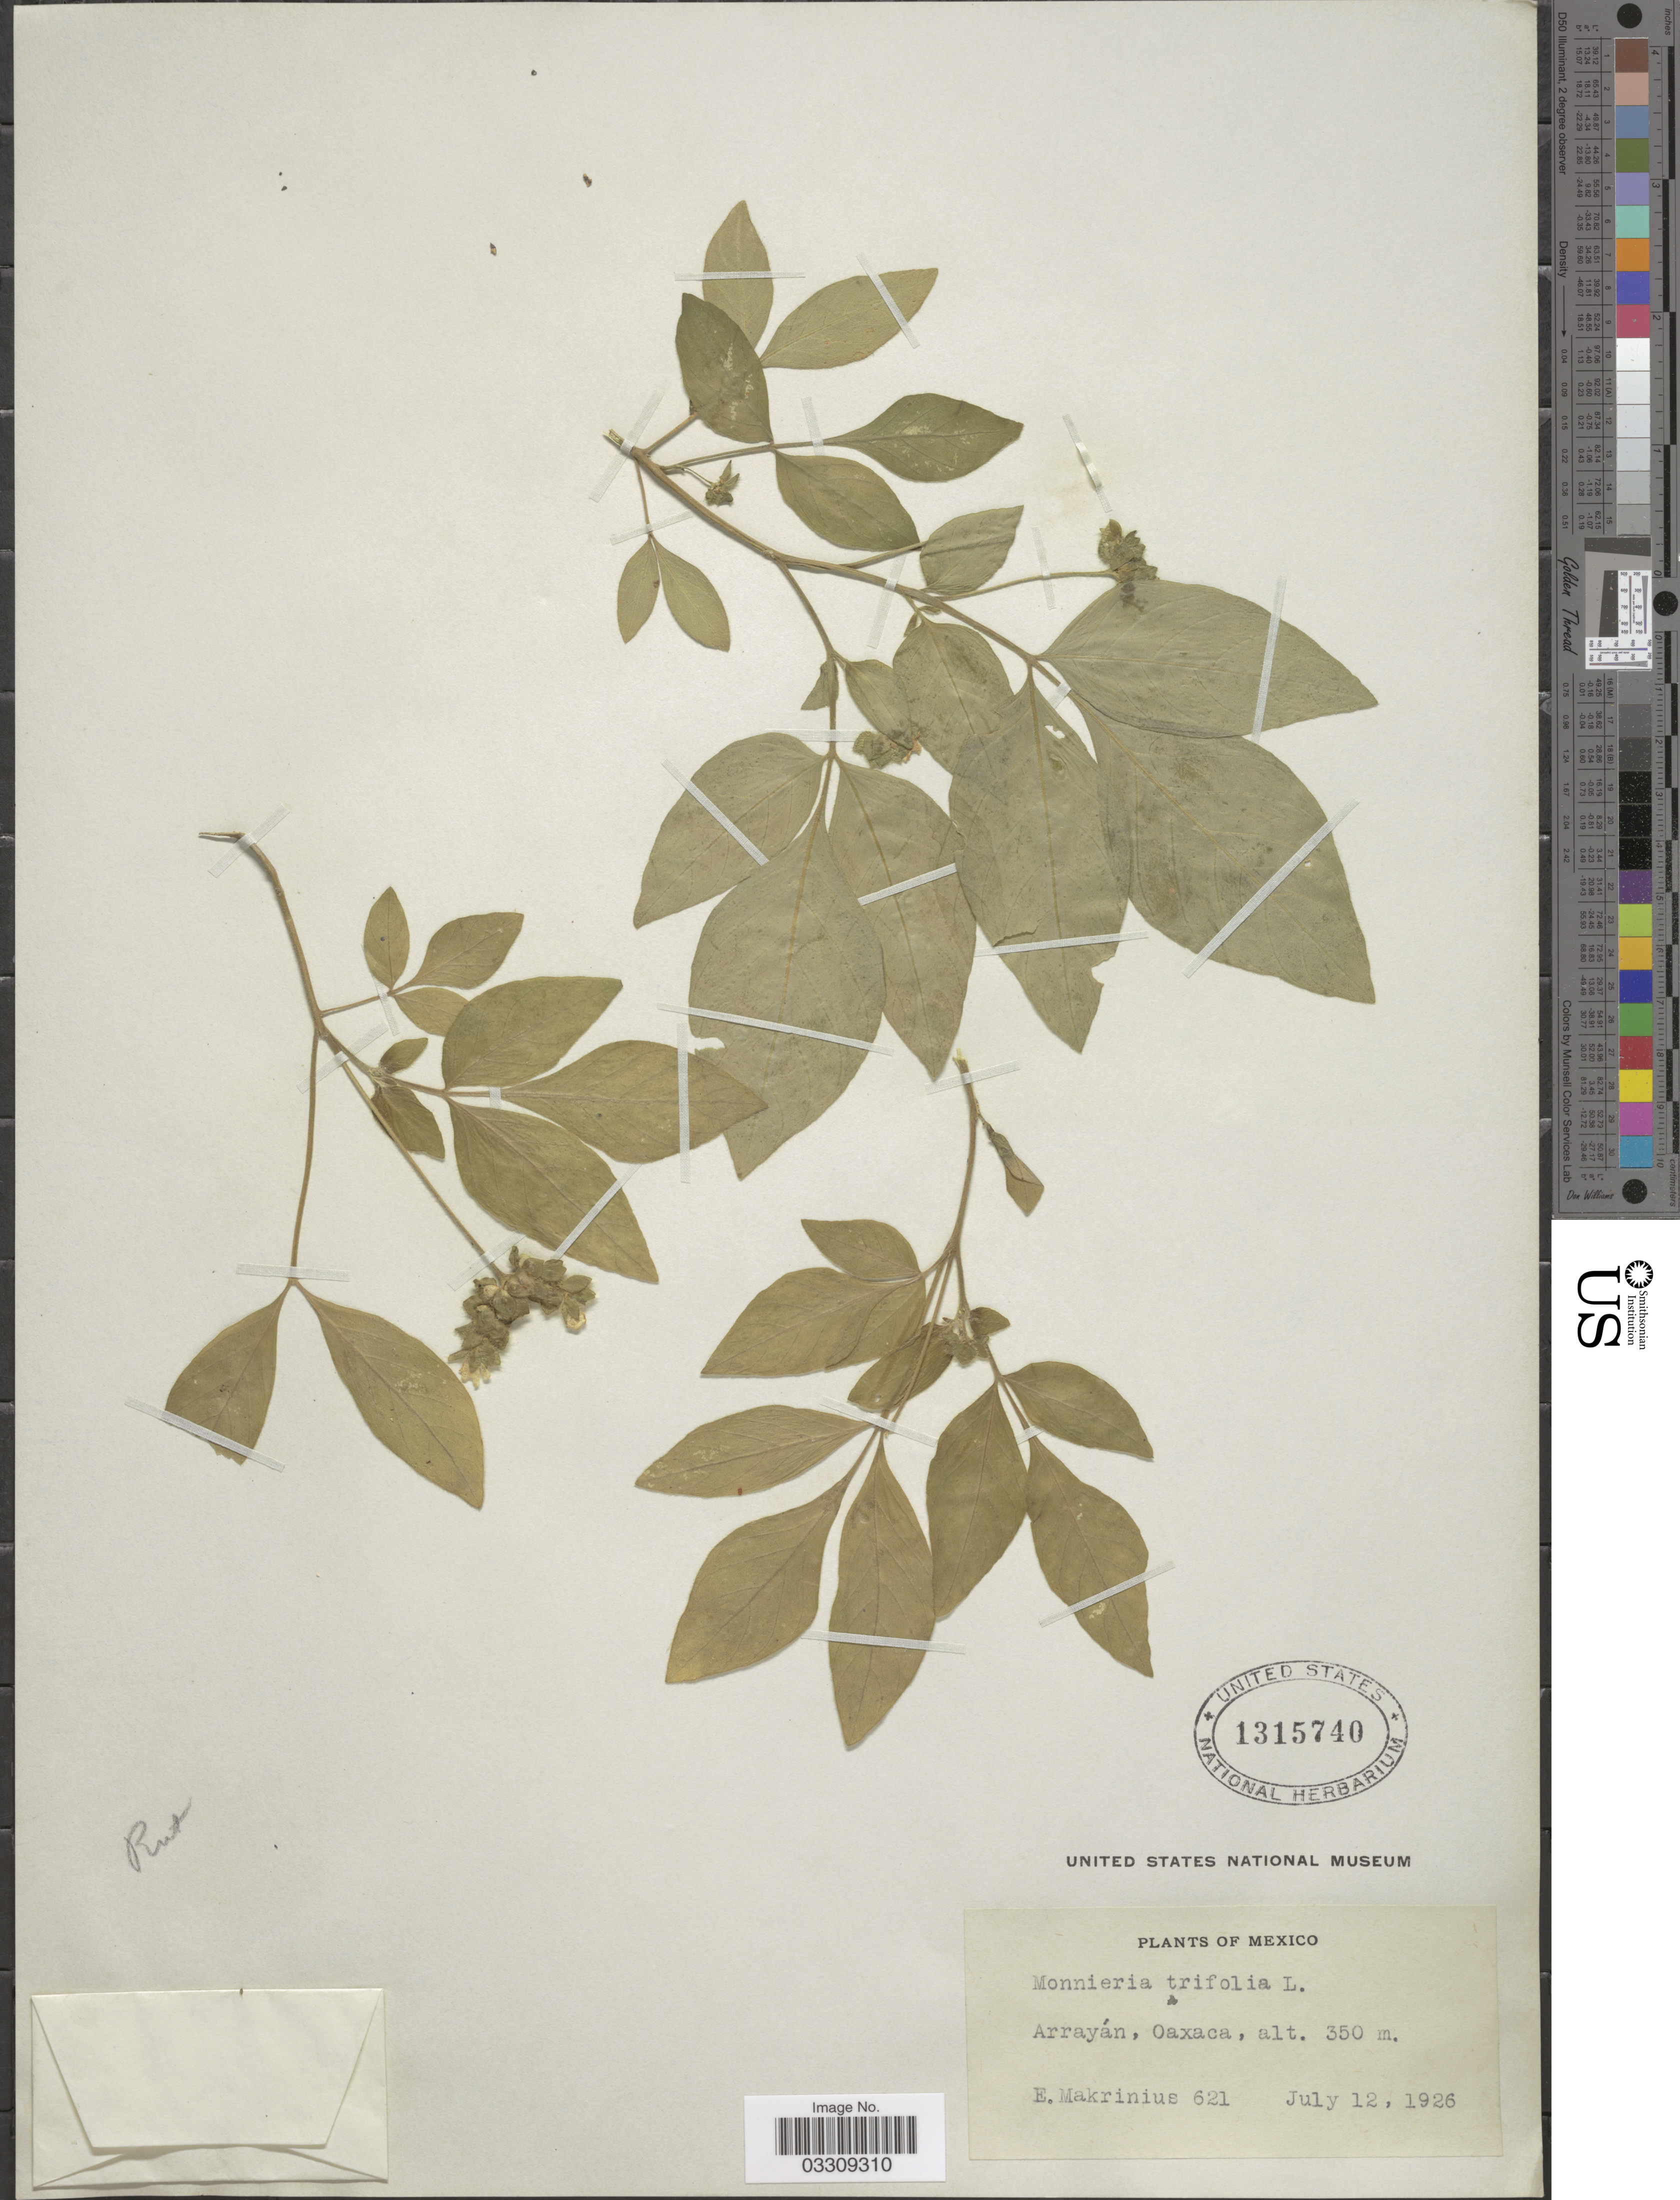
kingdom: Plantae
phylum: Tracheophyta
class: Magnoliopsida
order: Sapindales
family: Rutaceae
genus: Ertela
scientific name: Ertela trifolia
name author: (L.) Kuntze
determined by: Strong, Mark T., (BOT), Smithsonian Institution - National Museum of Natural History (UNITED STATES)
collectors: E. Makrinius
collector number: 621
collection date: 1926-07-12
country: Mexico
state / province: Oaxaca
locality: Arrayán.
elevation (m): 350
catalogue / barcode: US 1315740